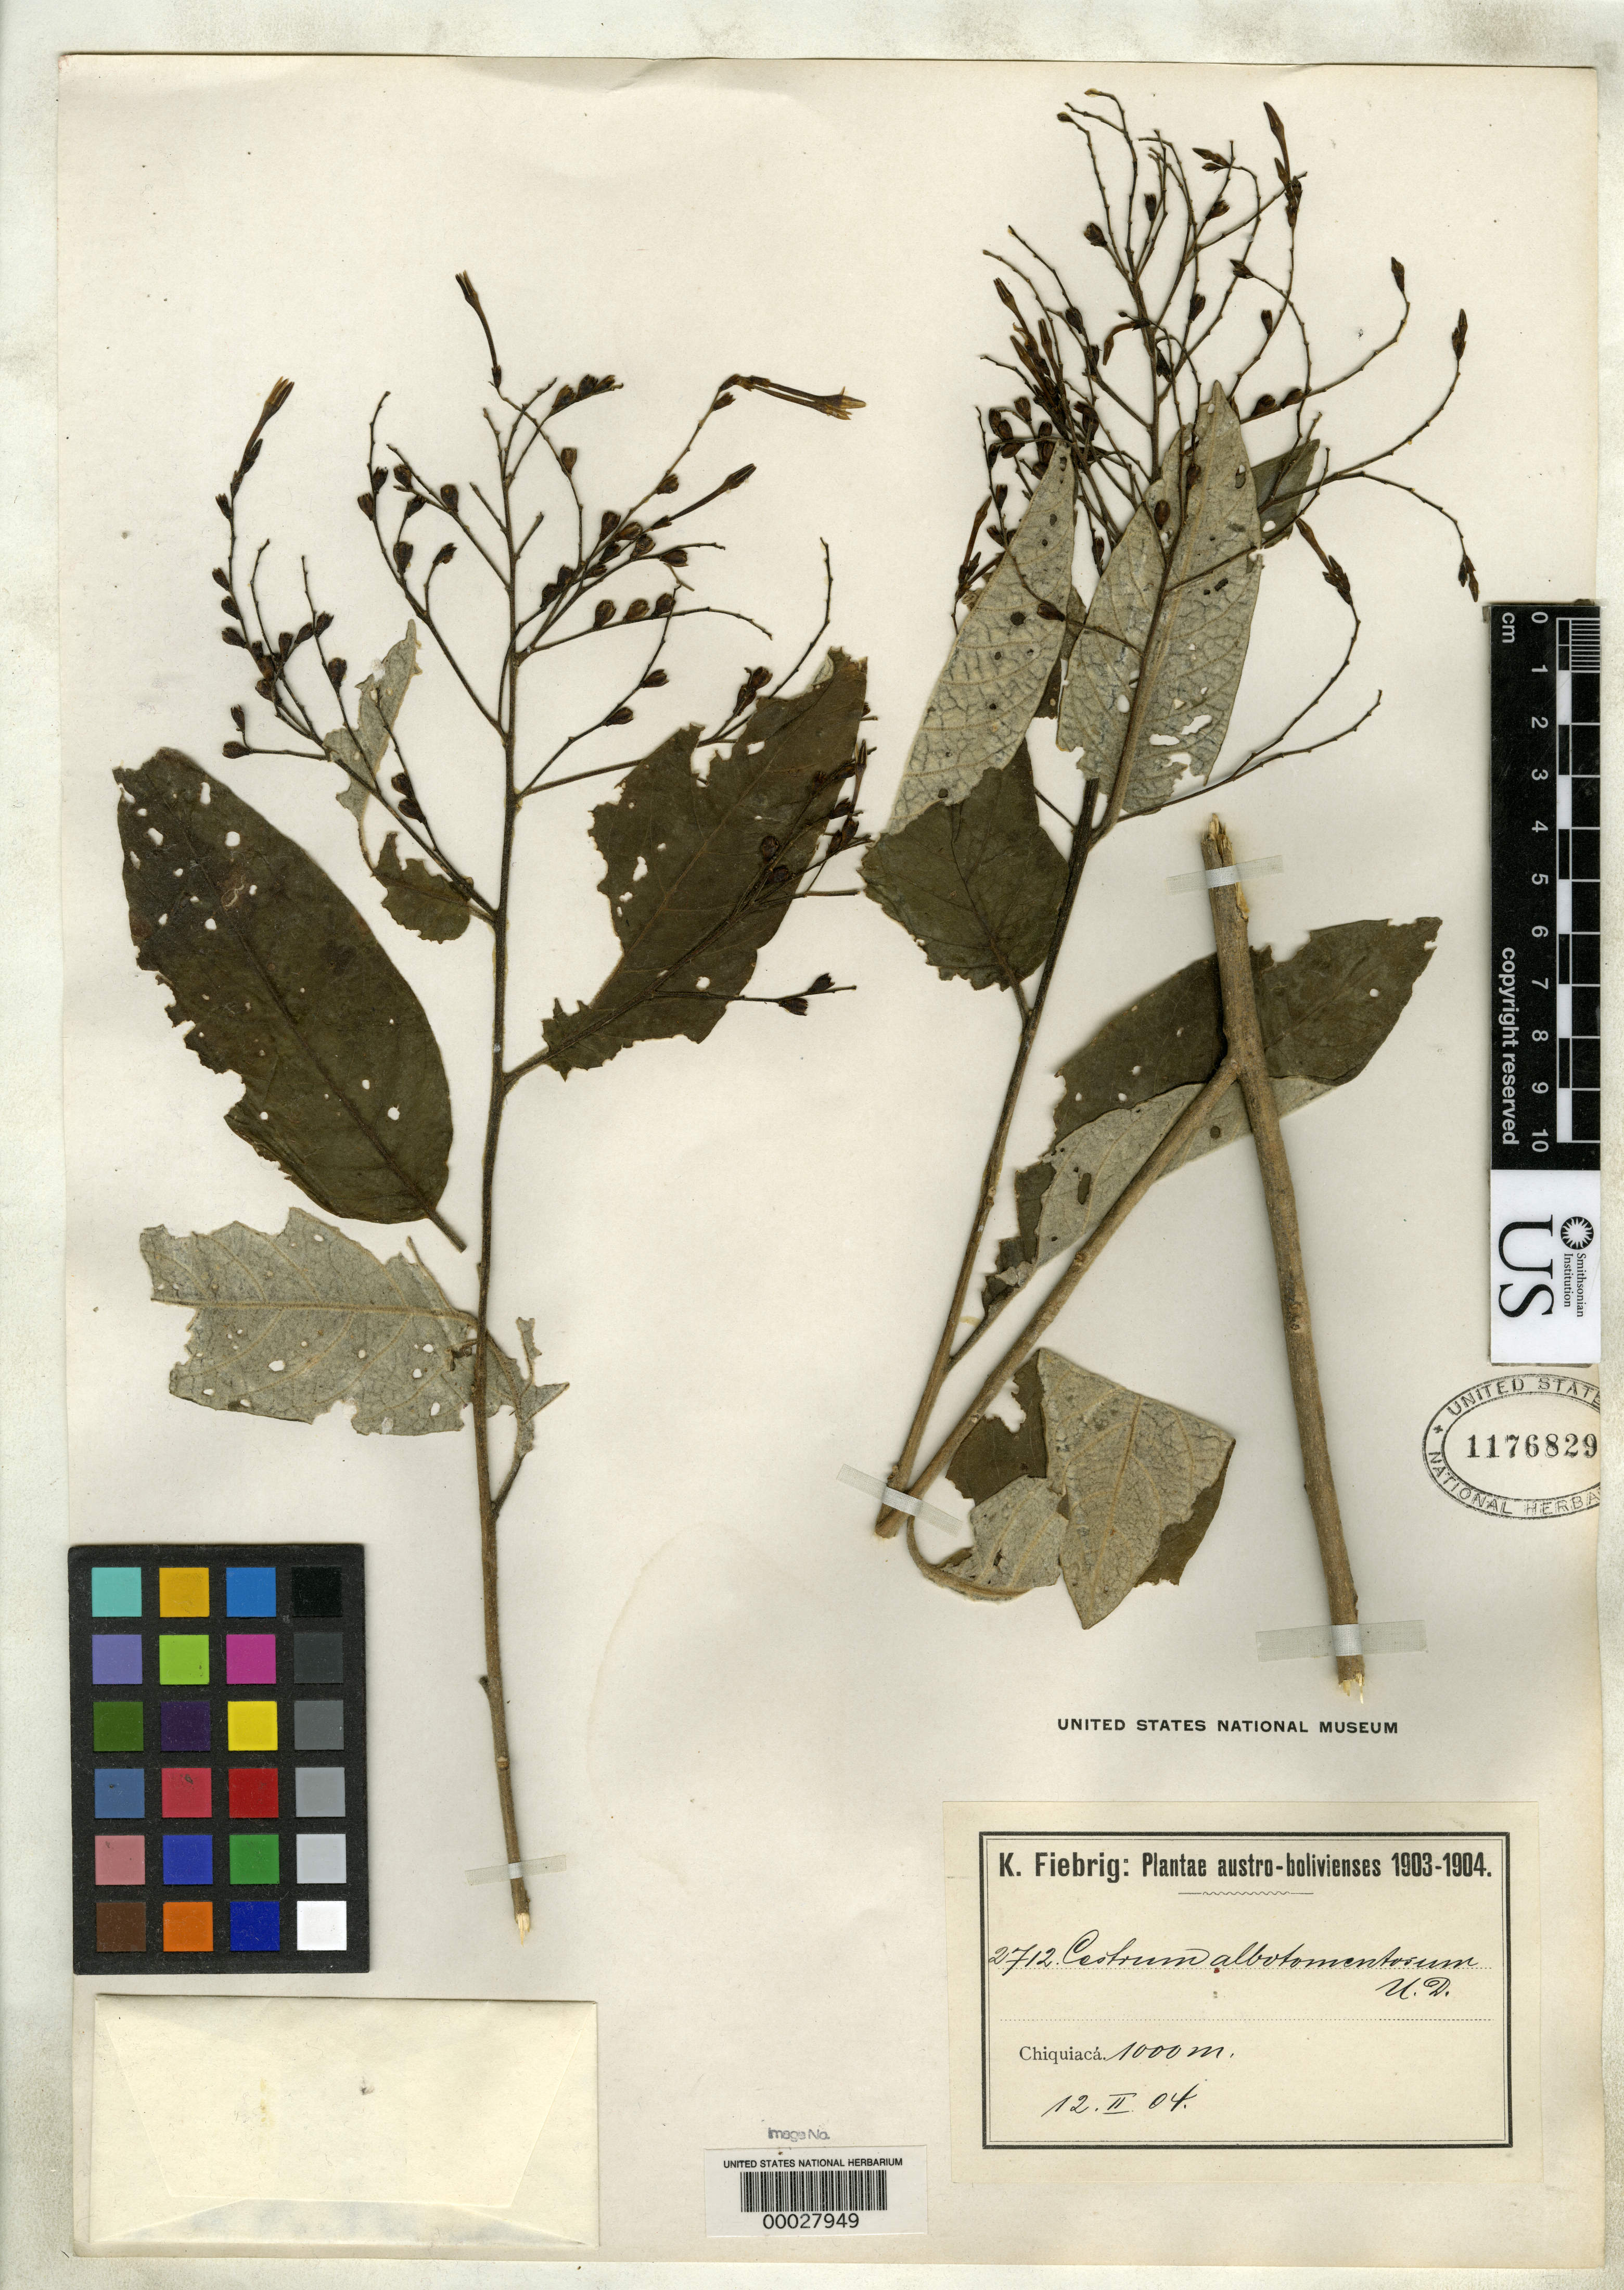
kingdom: Plantae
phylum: Tracheophyta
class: Magnoliopsida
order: Solanales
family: Solanaceae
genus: Cestrum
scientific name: Cestrum albotomentosum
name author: Dammer ex Francey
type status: Isosyntype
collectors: K. Fiebrig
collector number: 2712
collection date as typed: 12 Feb 1904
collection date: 1904-02-12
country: Bolivia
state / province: Sucre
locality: (as Chuquisaca Dept.)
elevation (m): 1000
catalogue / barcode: US 1176829